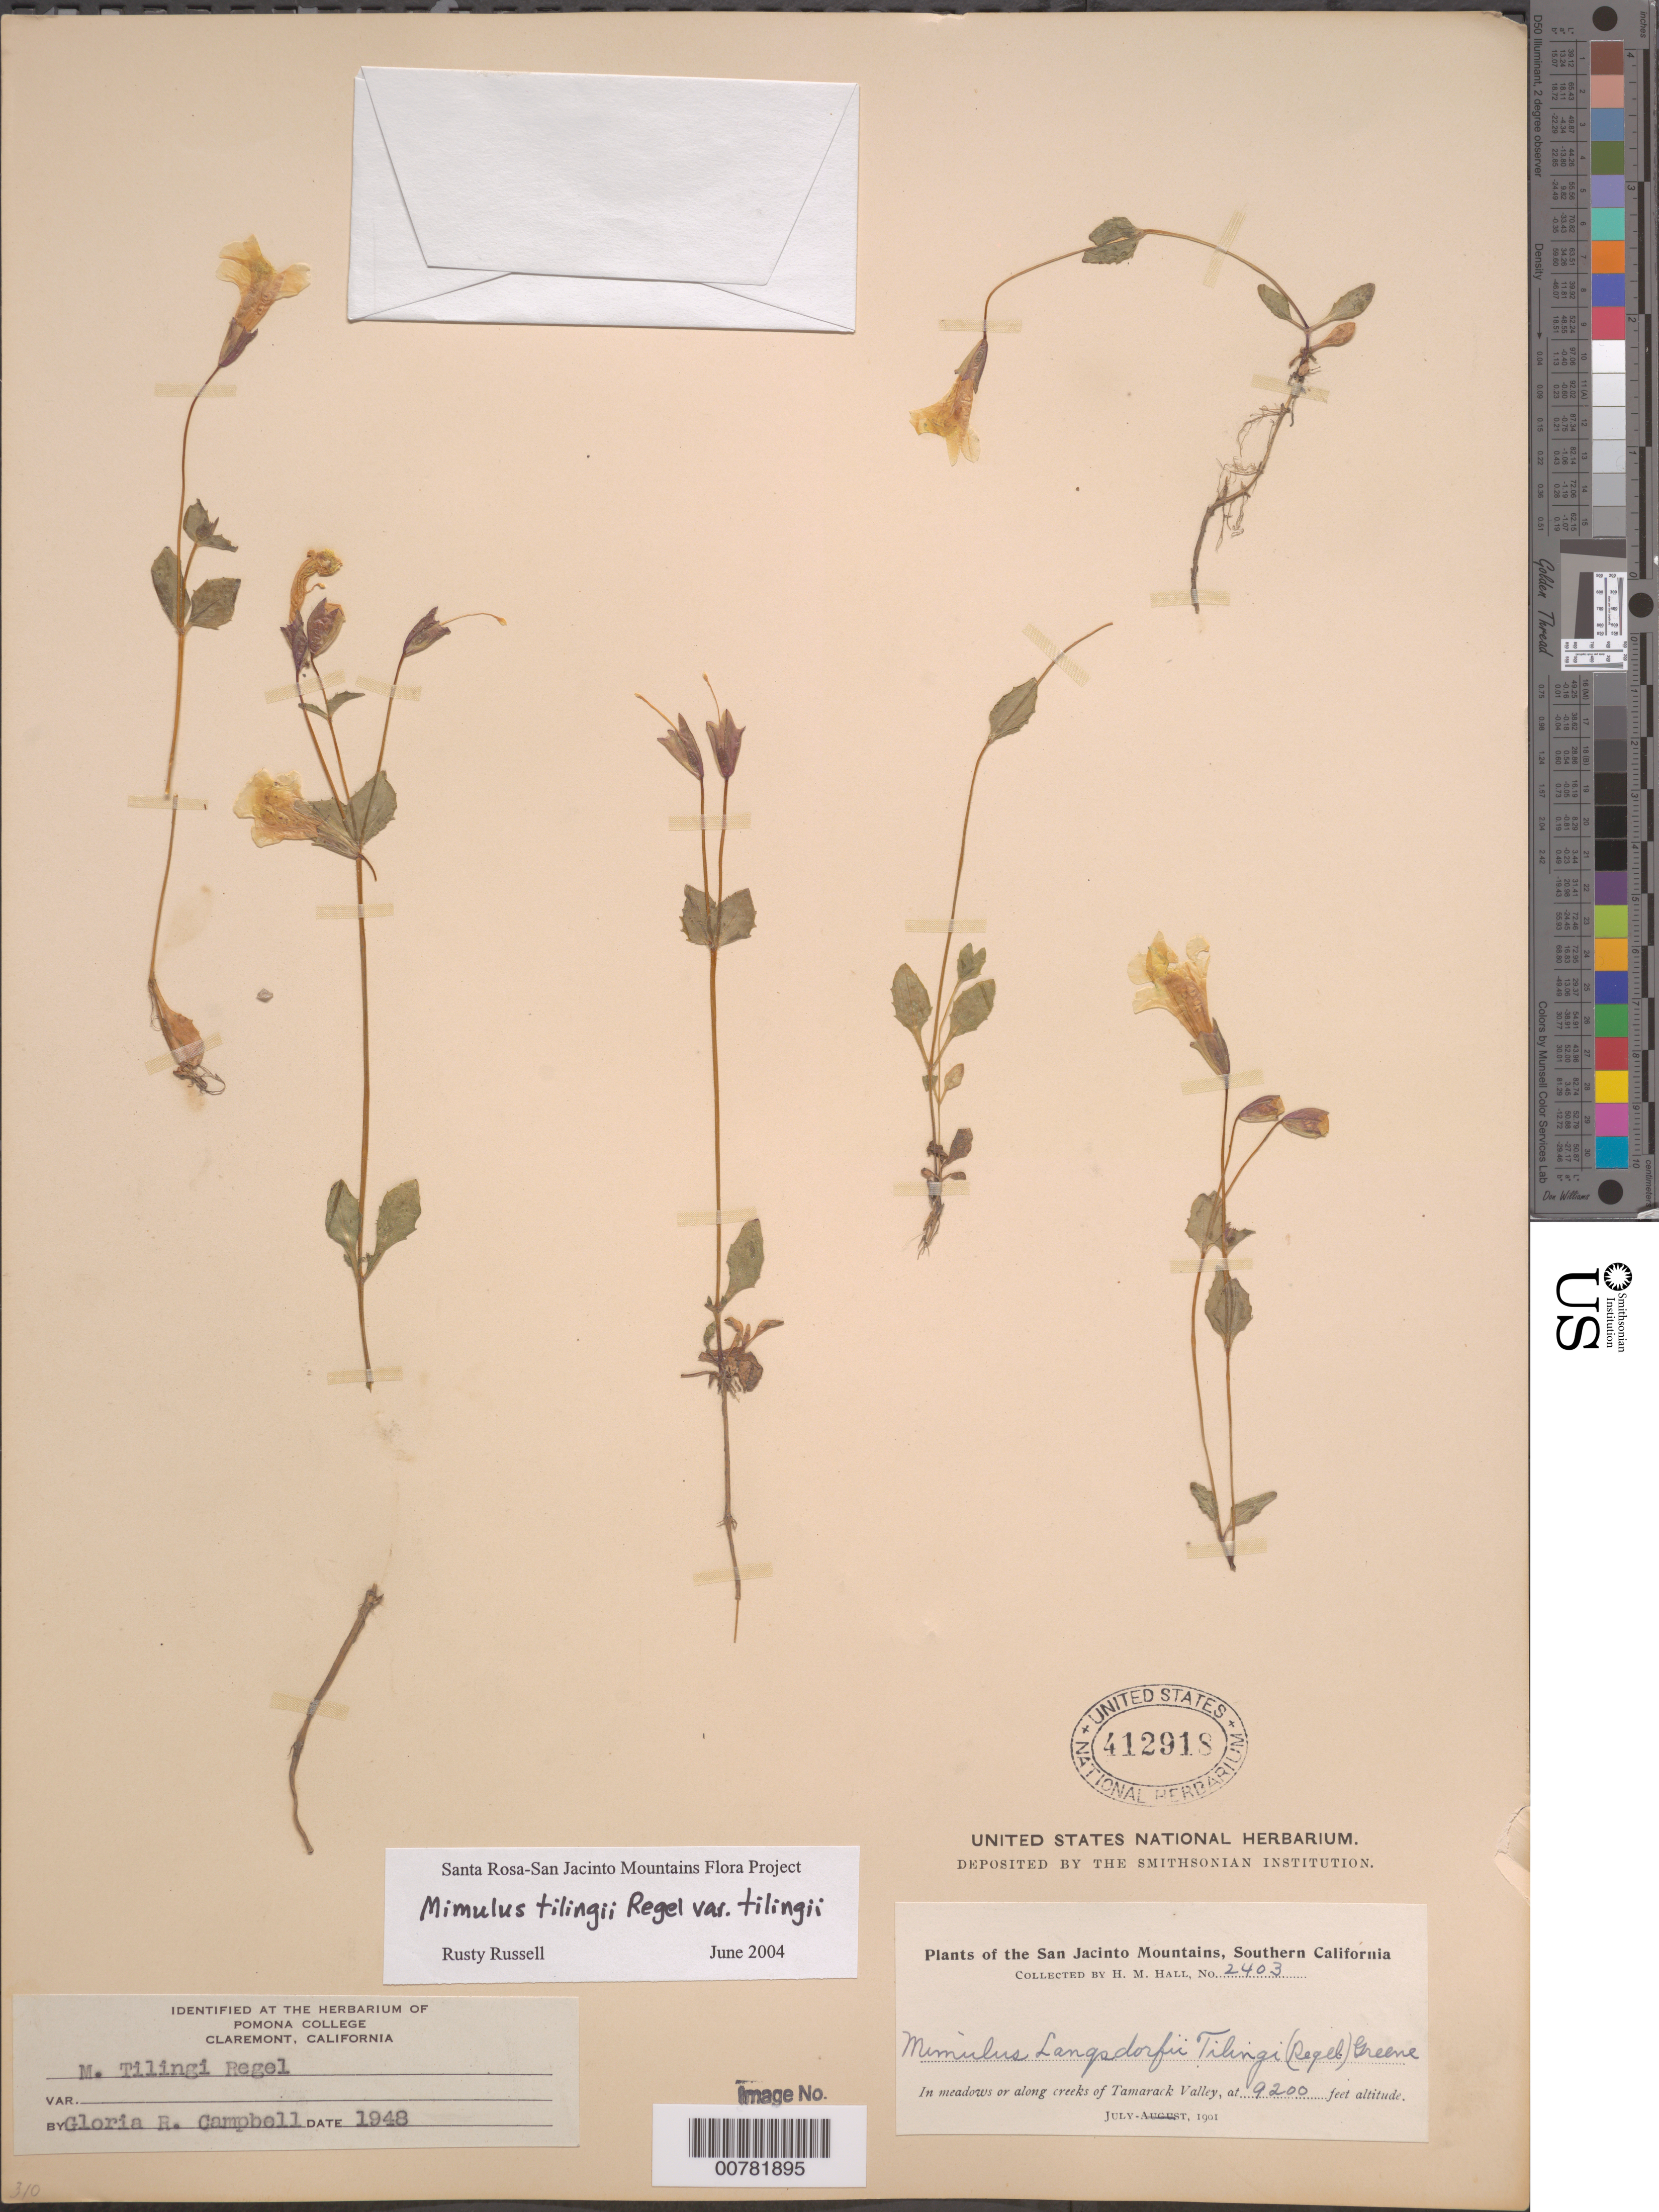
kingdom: Plantae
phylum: Tracheophyta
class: Magnoliopsida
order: Lamiales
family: Phrymaceae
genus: Mimulus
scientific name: Mimulus tilingii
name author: Regel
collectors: H. M. Hall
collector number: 2403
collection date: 1901-07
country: United States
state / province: California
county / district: Riverside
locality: The San Jacinto Mountains, Southern California. Along creeks of Tamarack Valley.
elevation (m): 2804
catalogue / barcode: US 412918